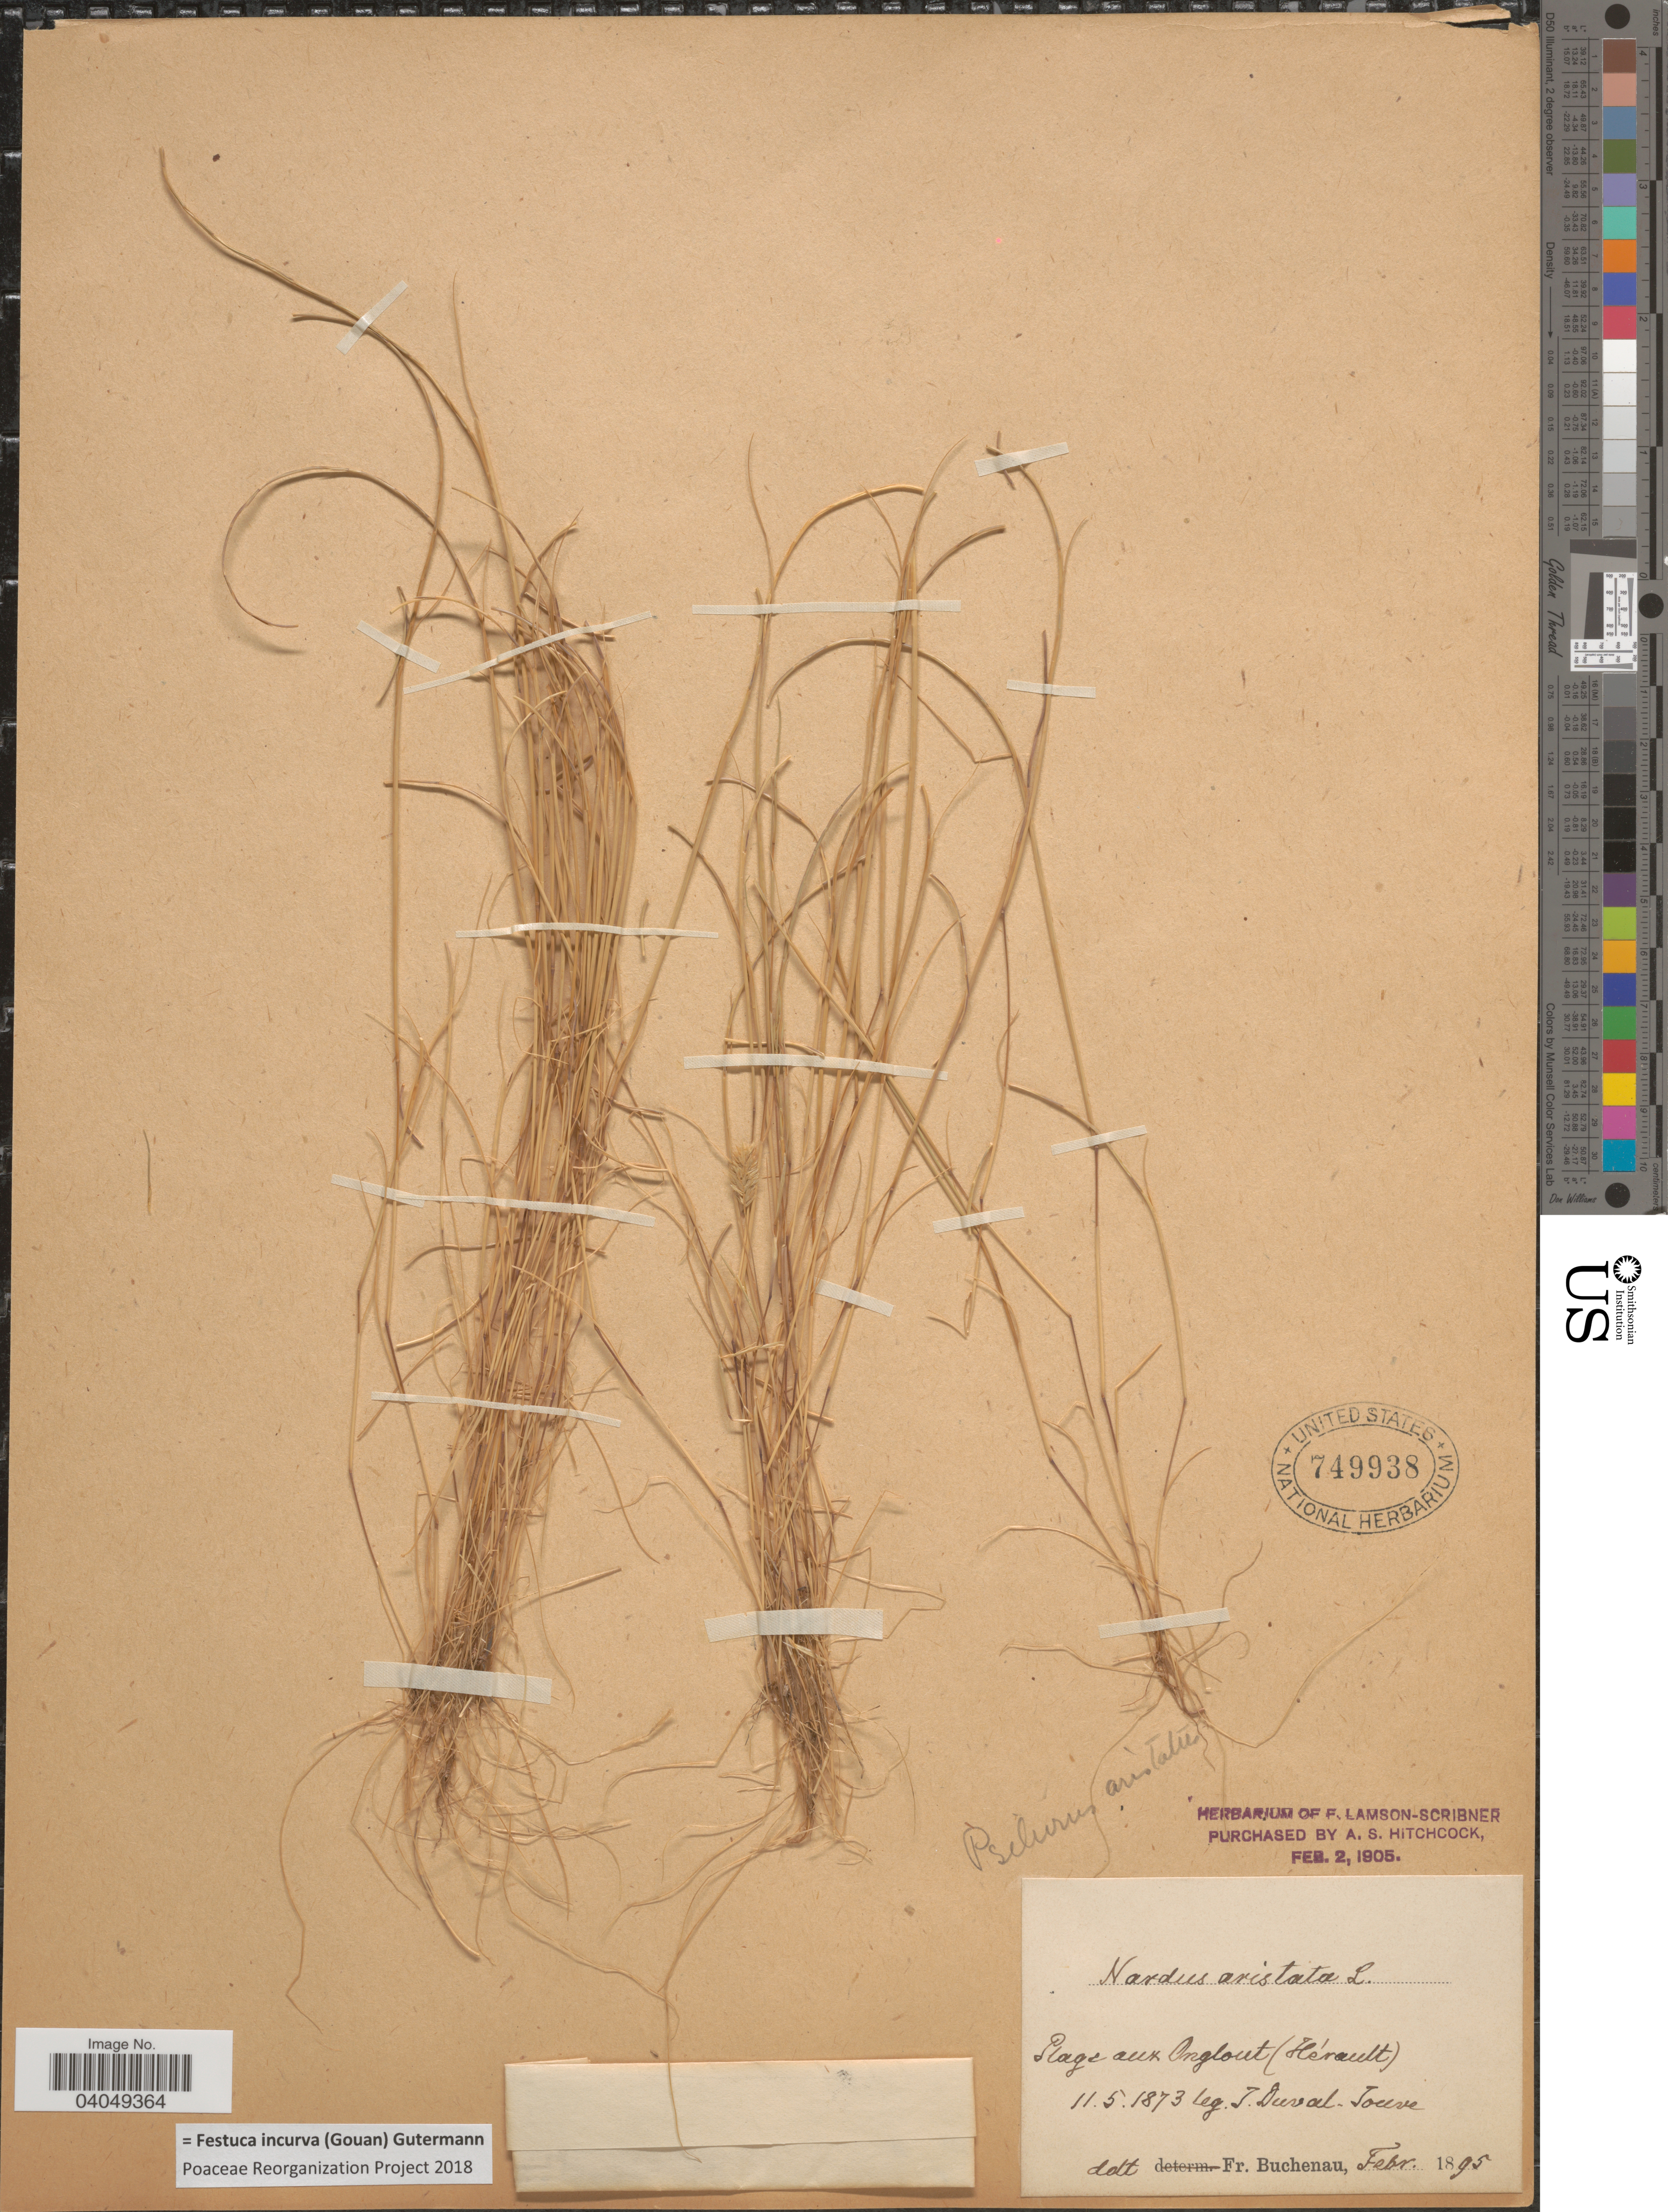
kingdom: Plantae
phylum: Tracheophyta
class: Liliopsida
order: Poales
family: Poaceae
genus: Festuca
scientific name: Festuca incurva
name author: (Gouan) Gutermann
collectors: J. Duval-Jouve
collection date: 1873-05-11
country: France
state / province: Occitanie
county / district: Hérault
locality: Plage aux Onglout (Hérault).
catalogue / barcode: US 749938